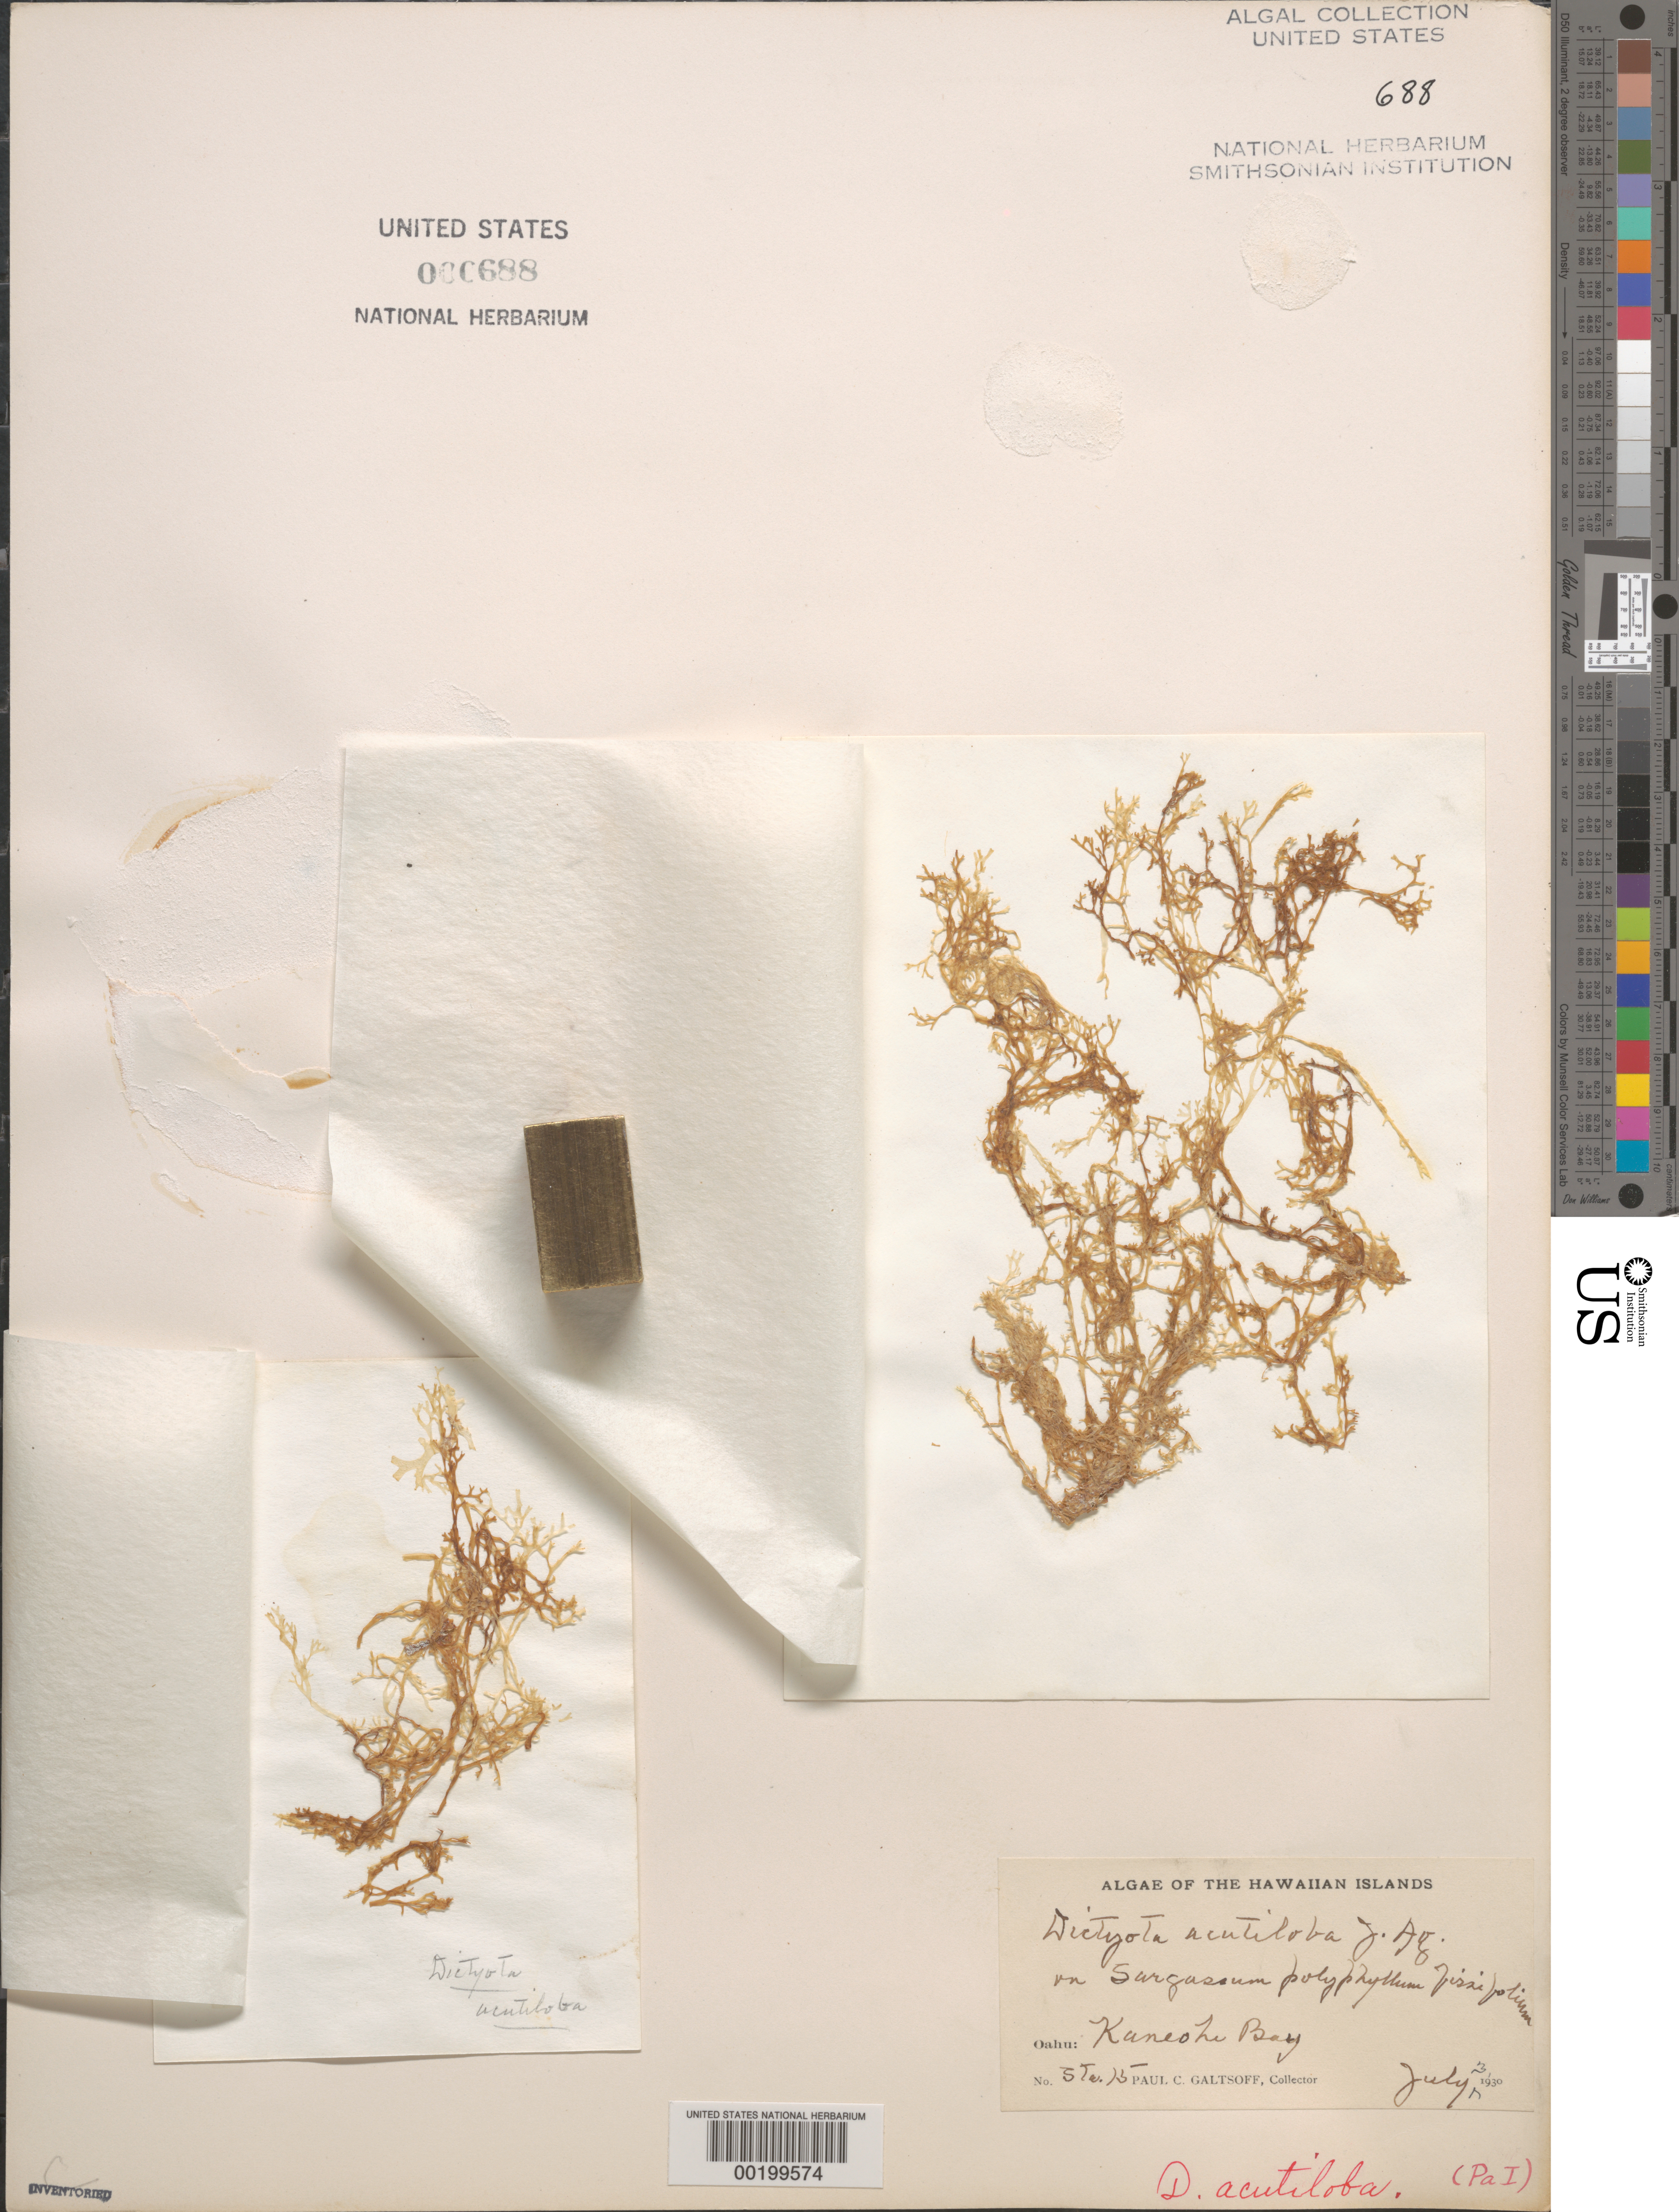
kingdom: Chromista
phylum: Ochrophyta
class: Phaeophyceae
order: Dictyotales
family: Dictyotaceae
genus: Dictyota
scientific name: Dictyota acutiloba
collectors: P. Galtsoff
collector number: Station 15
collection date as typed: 03 Jul 1930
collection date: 1930-07-03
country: United States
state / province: Hawaii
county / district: Honolulu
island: Oahu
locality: Kaneohe Bay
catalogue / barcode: US 688